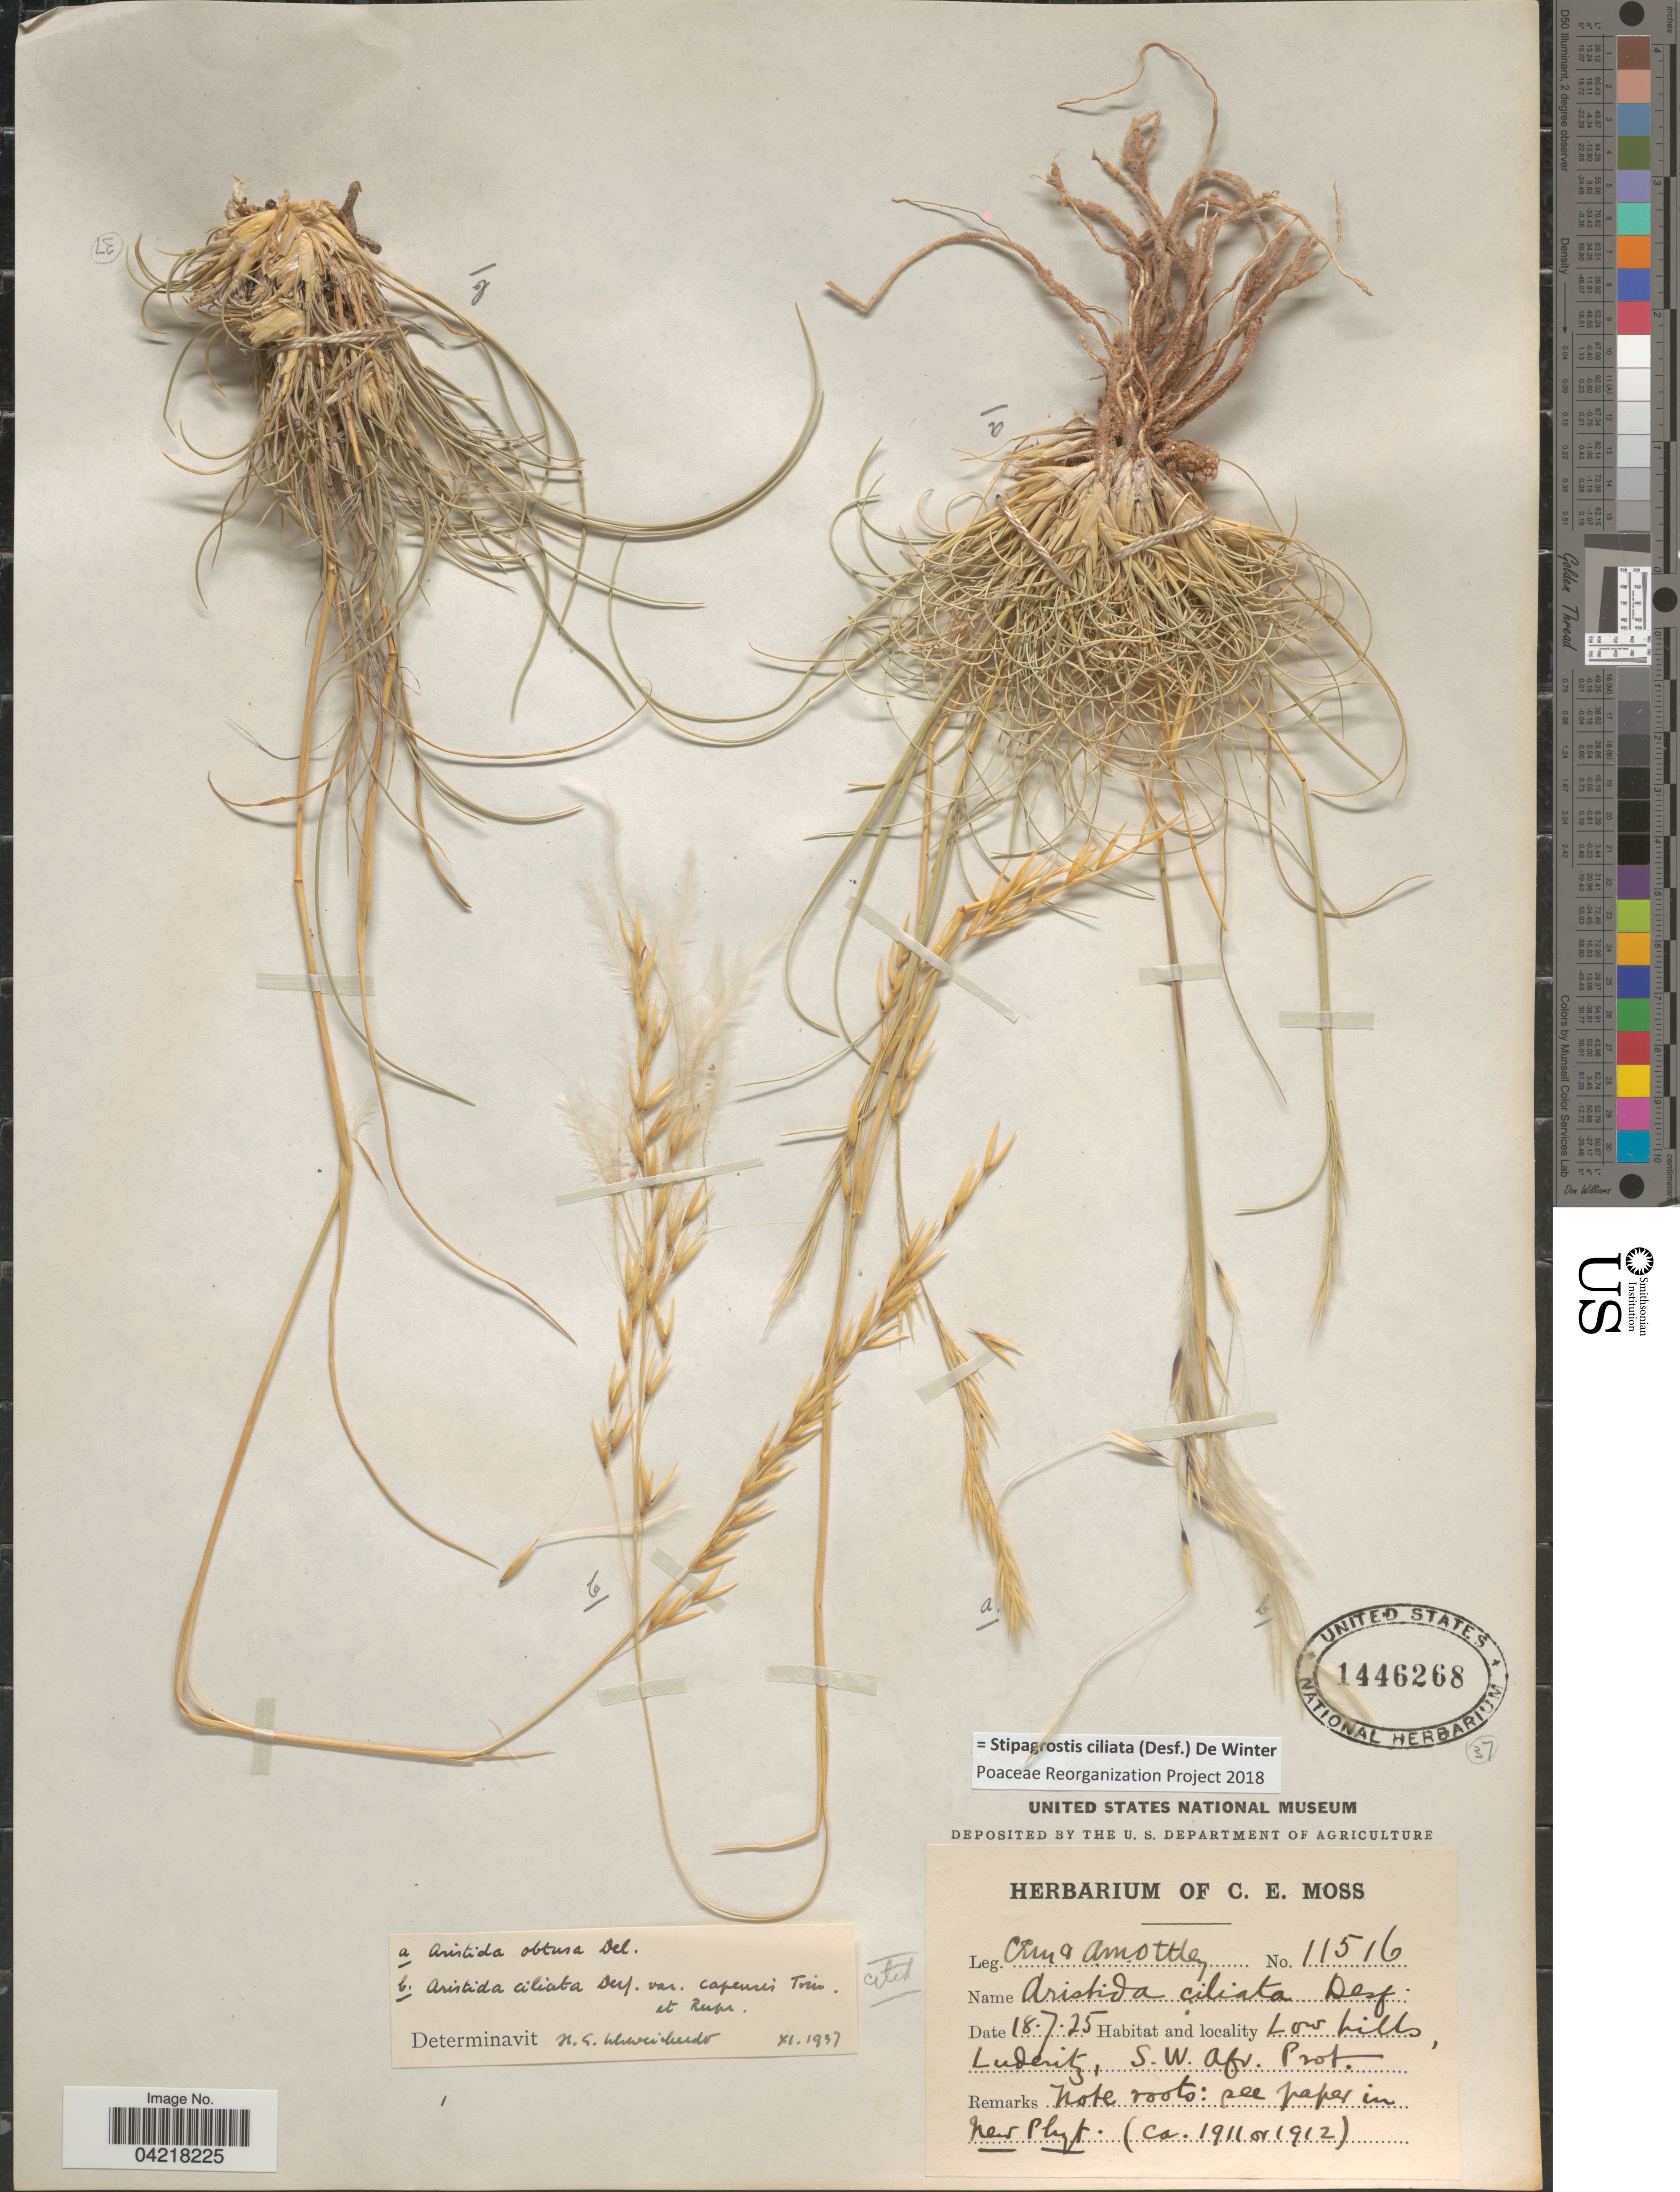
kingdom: Plantae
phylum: Tracheophyta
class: Liliopsida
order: Poales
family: Poaceae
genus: Stipagrostis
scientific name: Stipagrostis ciliata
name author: (Desf.) De Winter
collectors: C. R. M. & Amottley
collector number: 11516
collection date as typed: Transcribed d/m/y: 18/7/25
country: Namibia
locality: Low hills. Luderitz, S.W. Afr. Prot.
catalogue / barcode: US 1446268